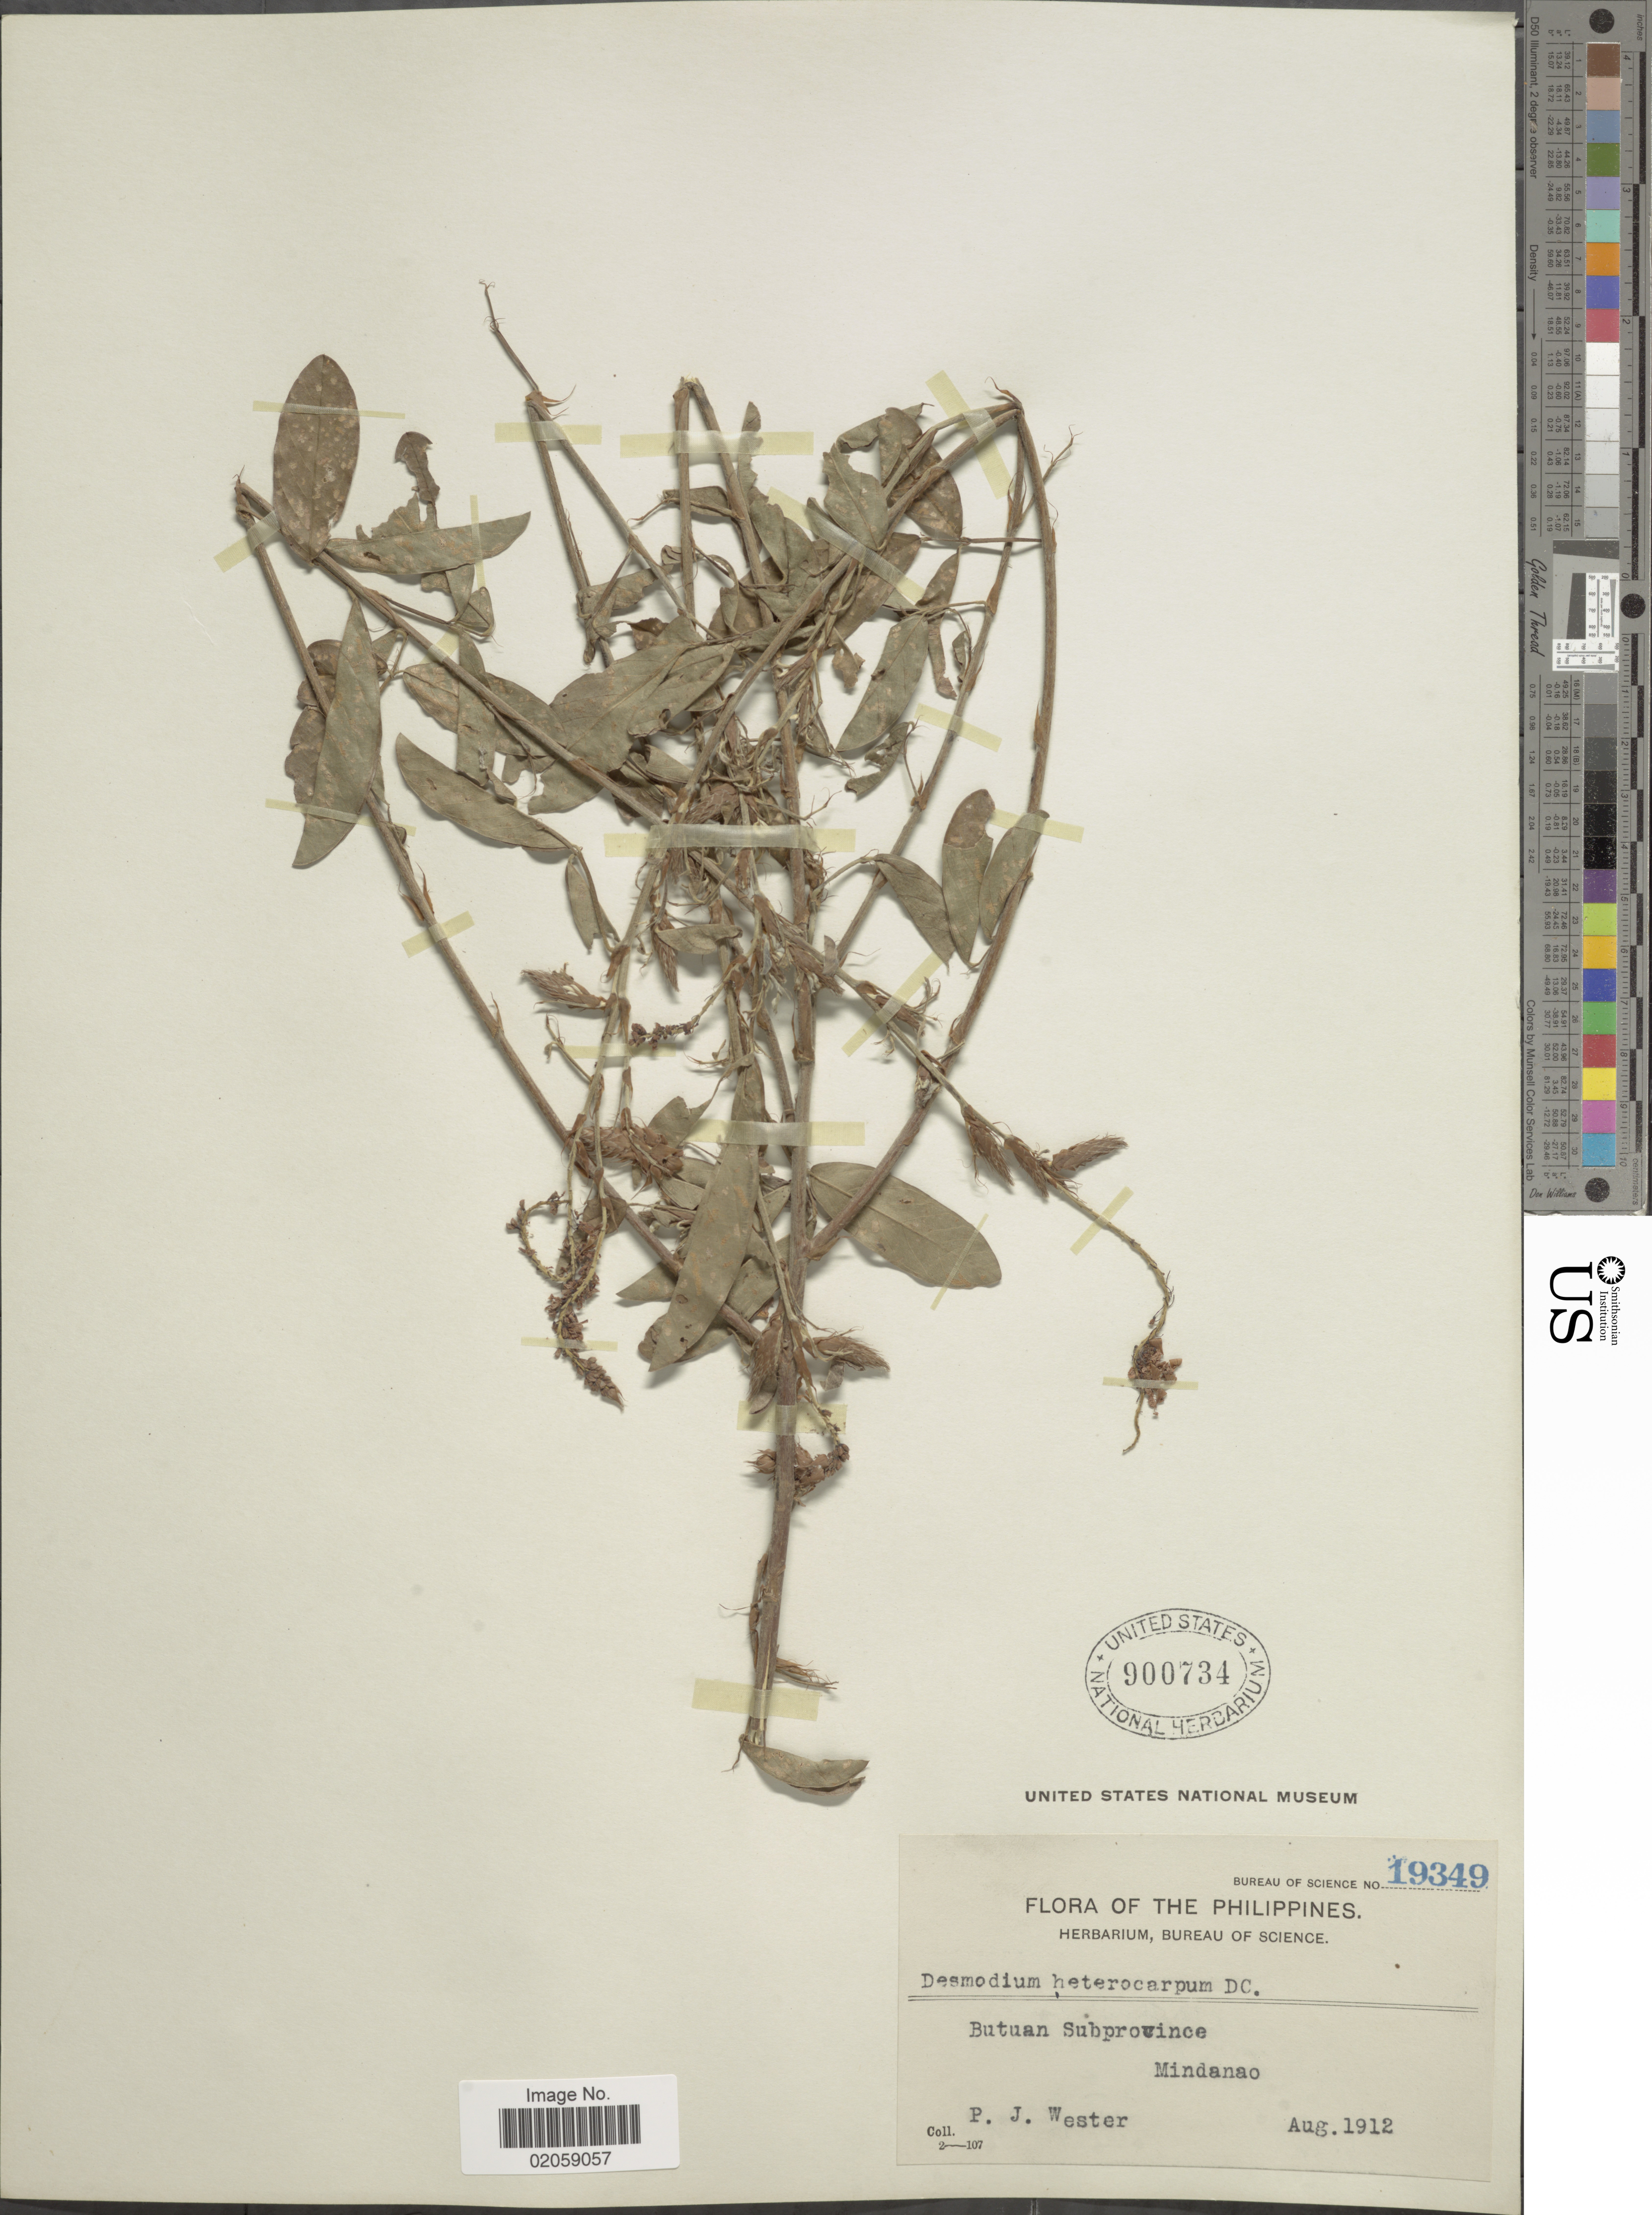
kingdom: Plantae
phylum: Tracheophyta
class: Magnoliopsida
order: Fabales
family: Fabaceae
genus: Grona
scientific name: Grona heterocarpos var. strigosa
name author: (Meeuwen) H. Ohashi & K. Ohashi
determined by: Strong, Mark T., (BOT), Smithsonian Institution - National Museum of Natural History (UNITED STATES)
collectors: P. J. Wester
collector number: Bureau of Science 19349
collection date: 1912-08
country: Philippines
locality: Butuan Subprovince. Mindanao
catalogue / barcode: US 900734